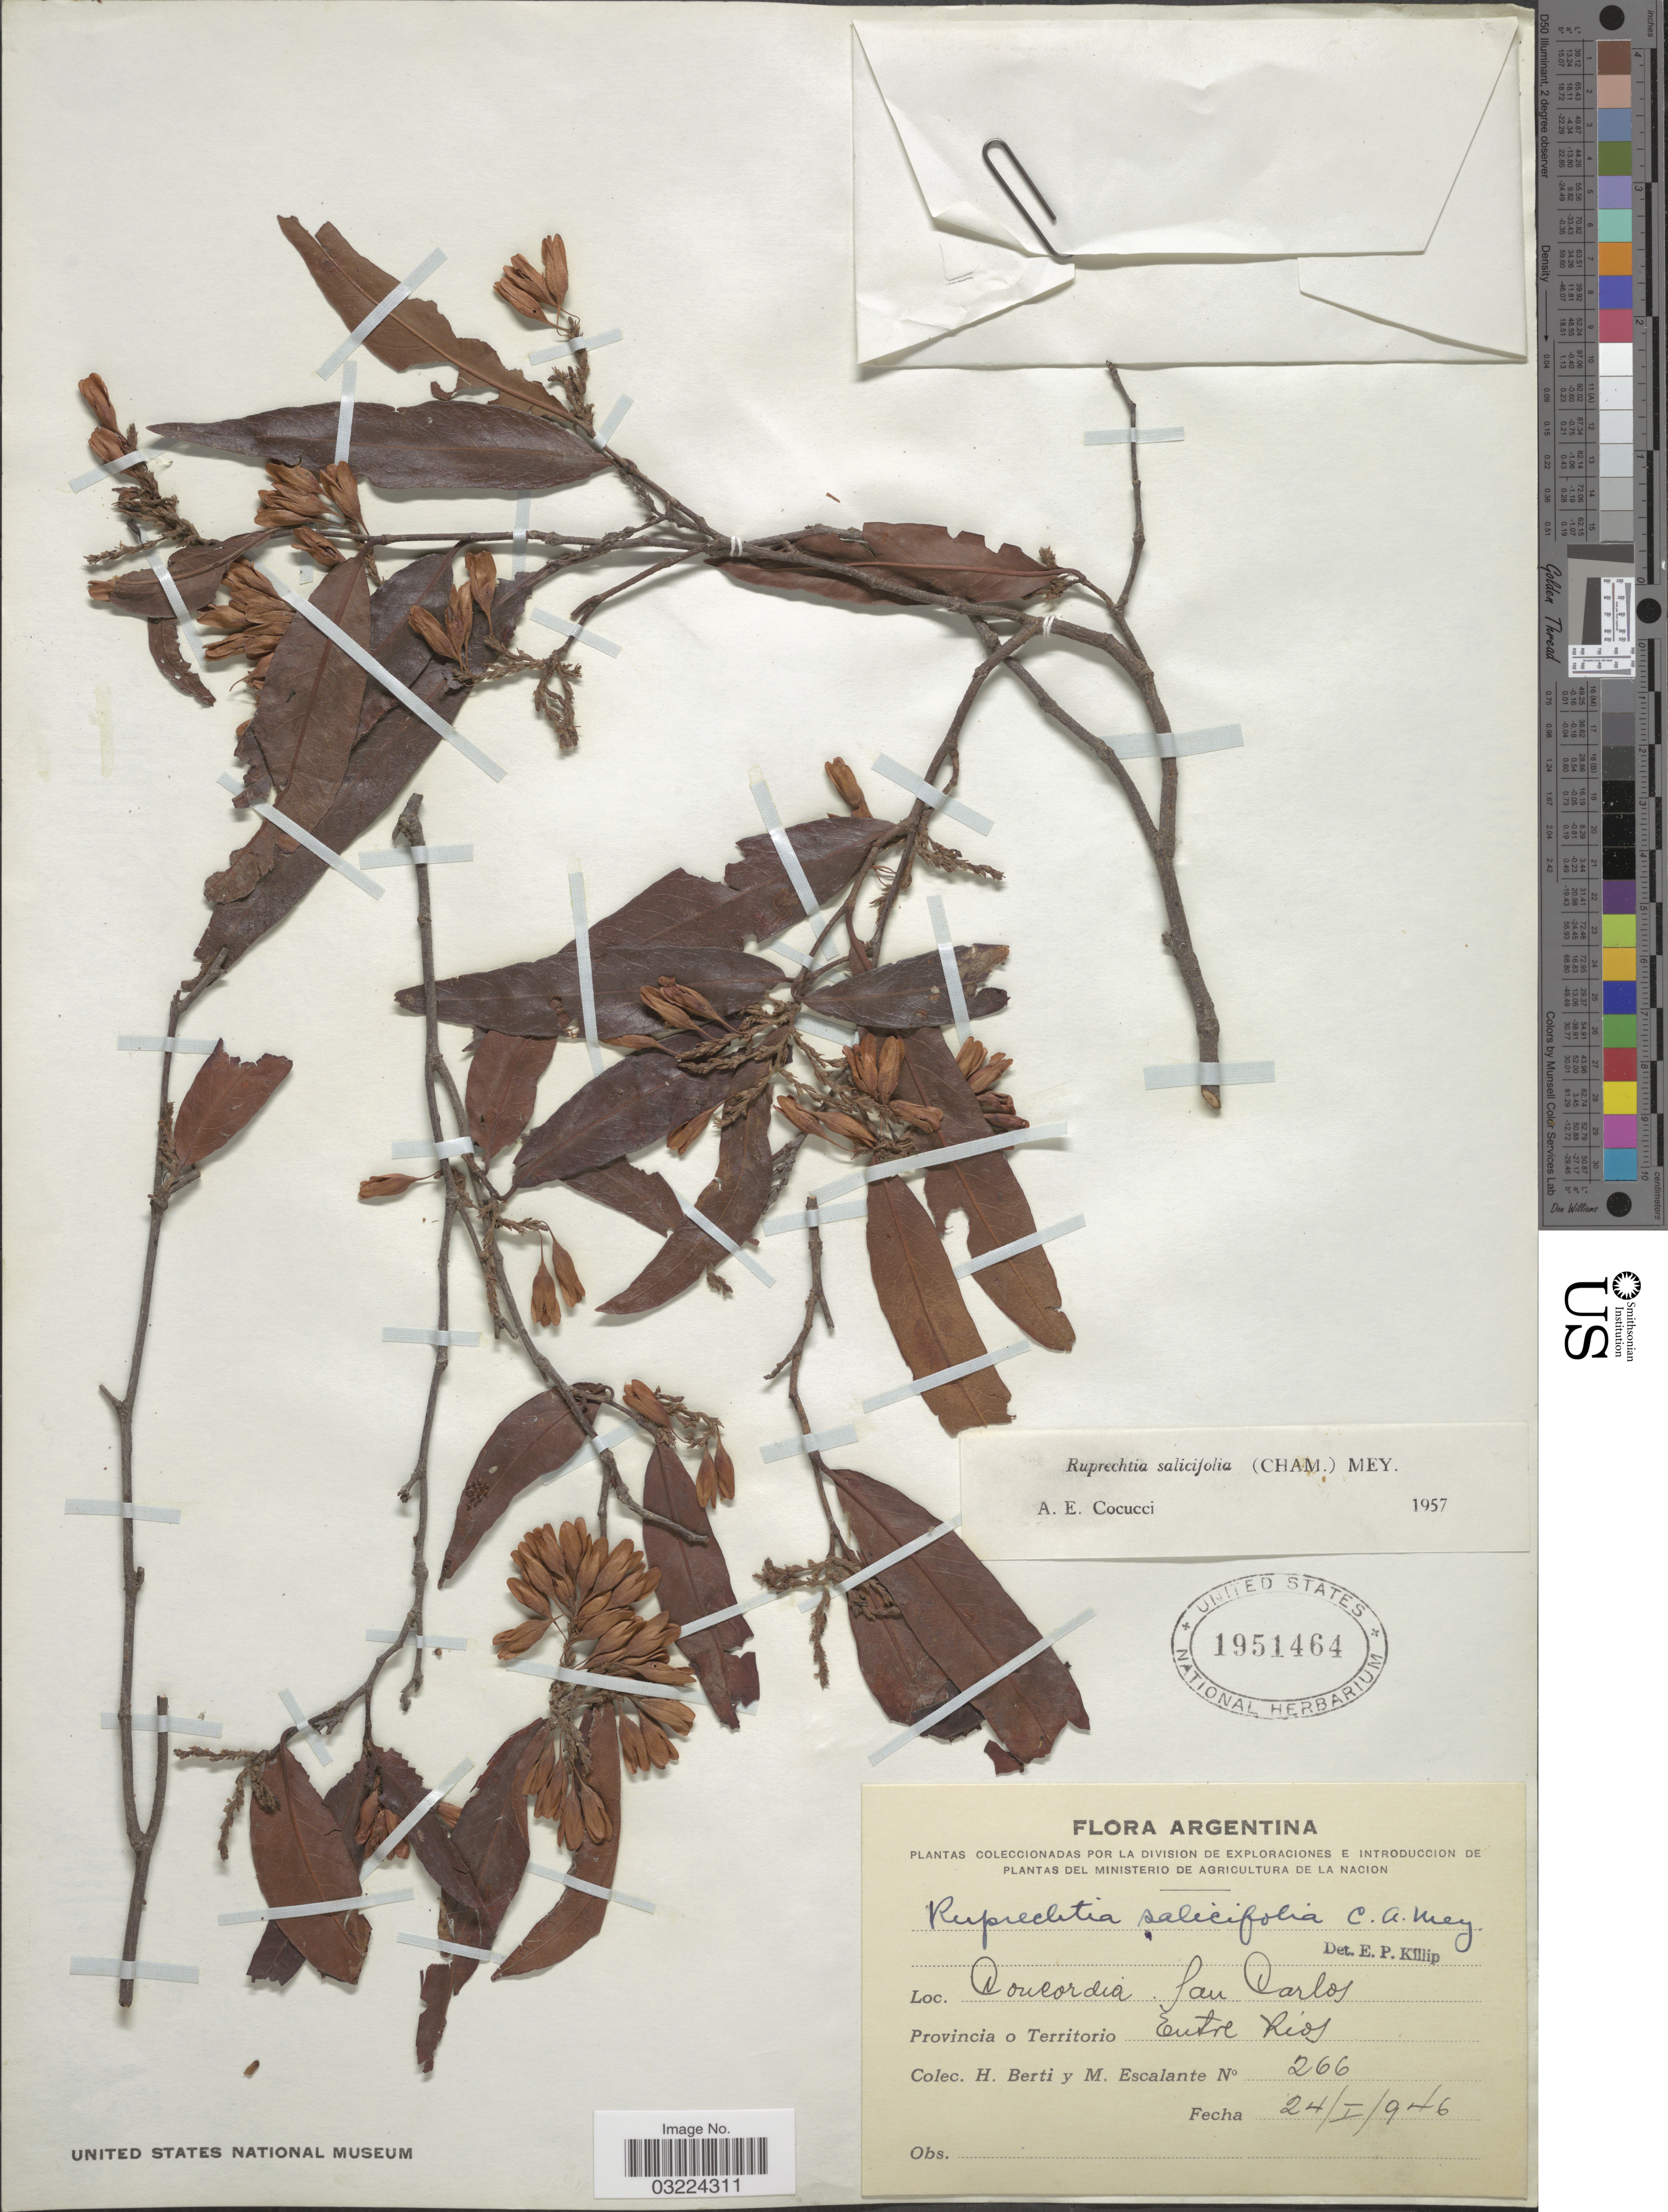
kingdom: Plantae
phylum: Tracheophyta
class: Magnoliopsida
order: Caryophyllales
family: Polygonaceae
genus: Ruprechtia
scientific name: Ruprechtia salicifolia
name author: (Cham. & Schltdl.) C.A. Mey.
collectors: H. Berti & M. Escalante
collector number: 266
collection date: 1946-01-24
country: Argentina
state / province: Entre Rios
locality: Concordia San Carlos.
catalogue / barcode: US 1951464